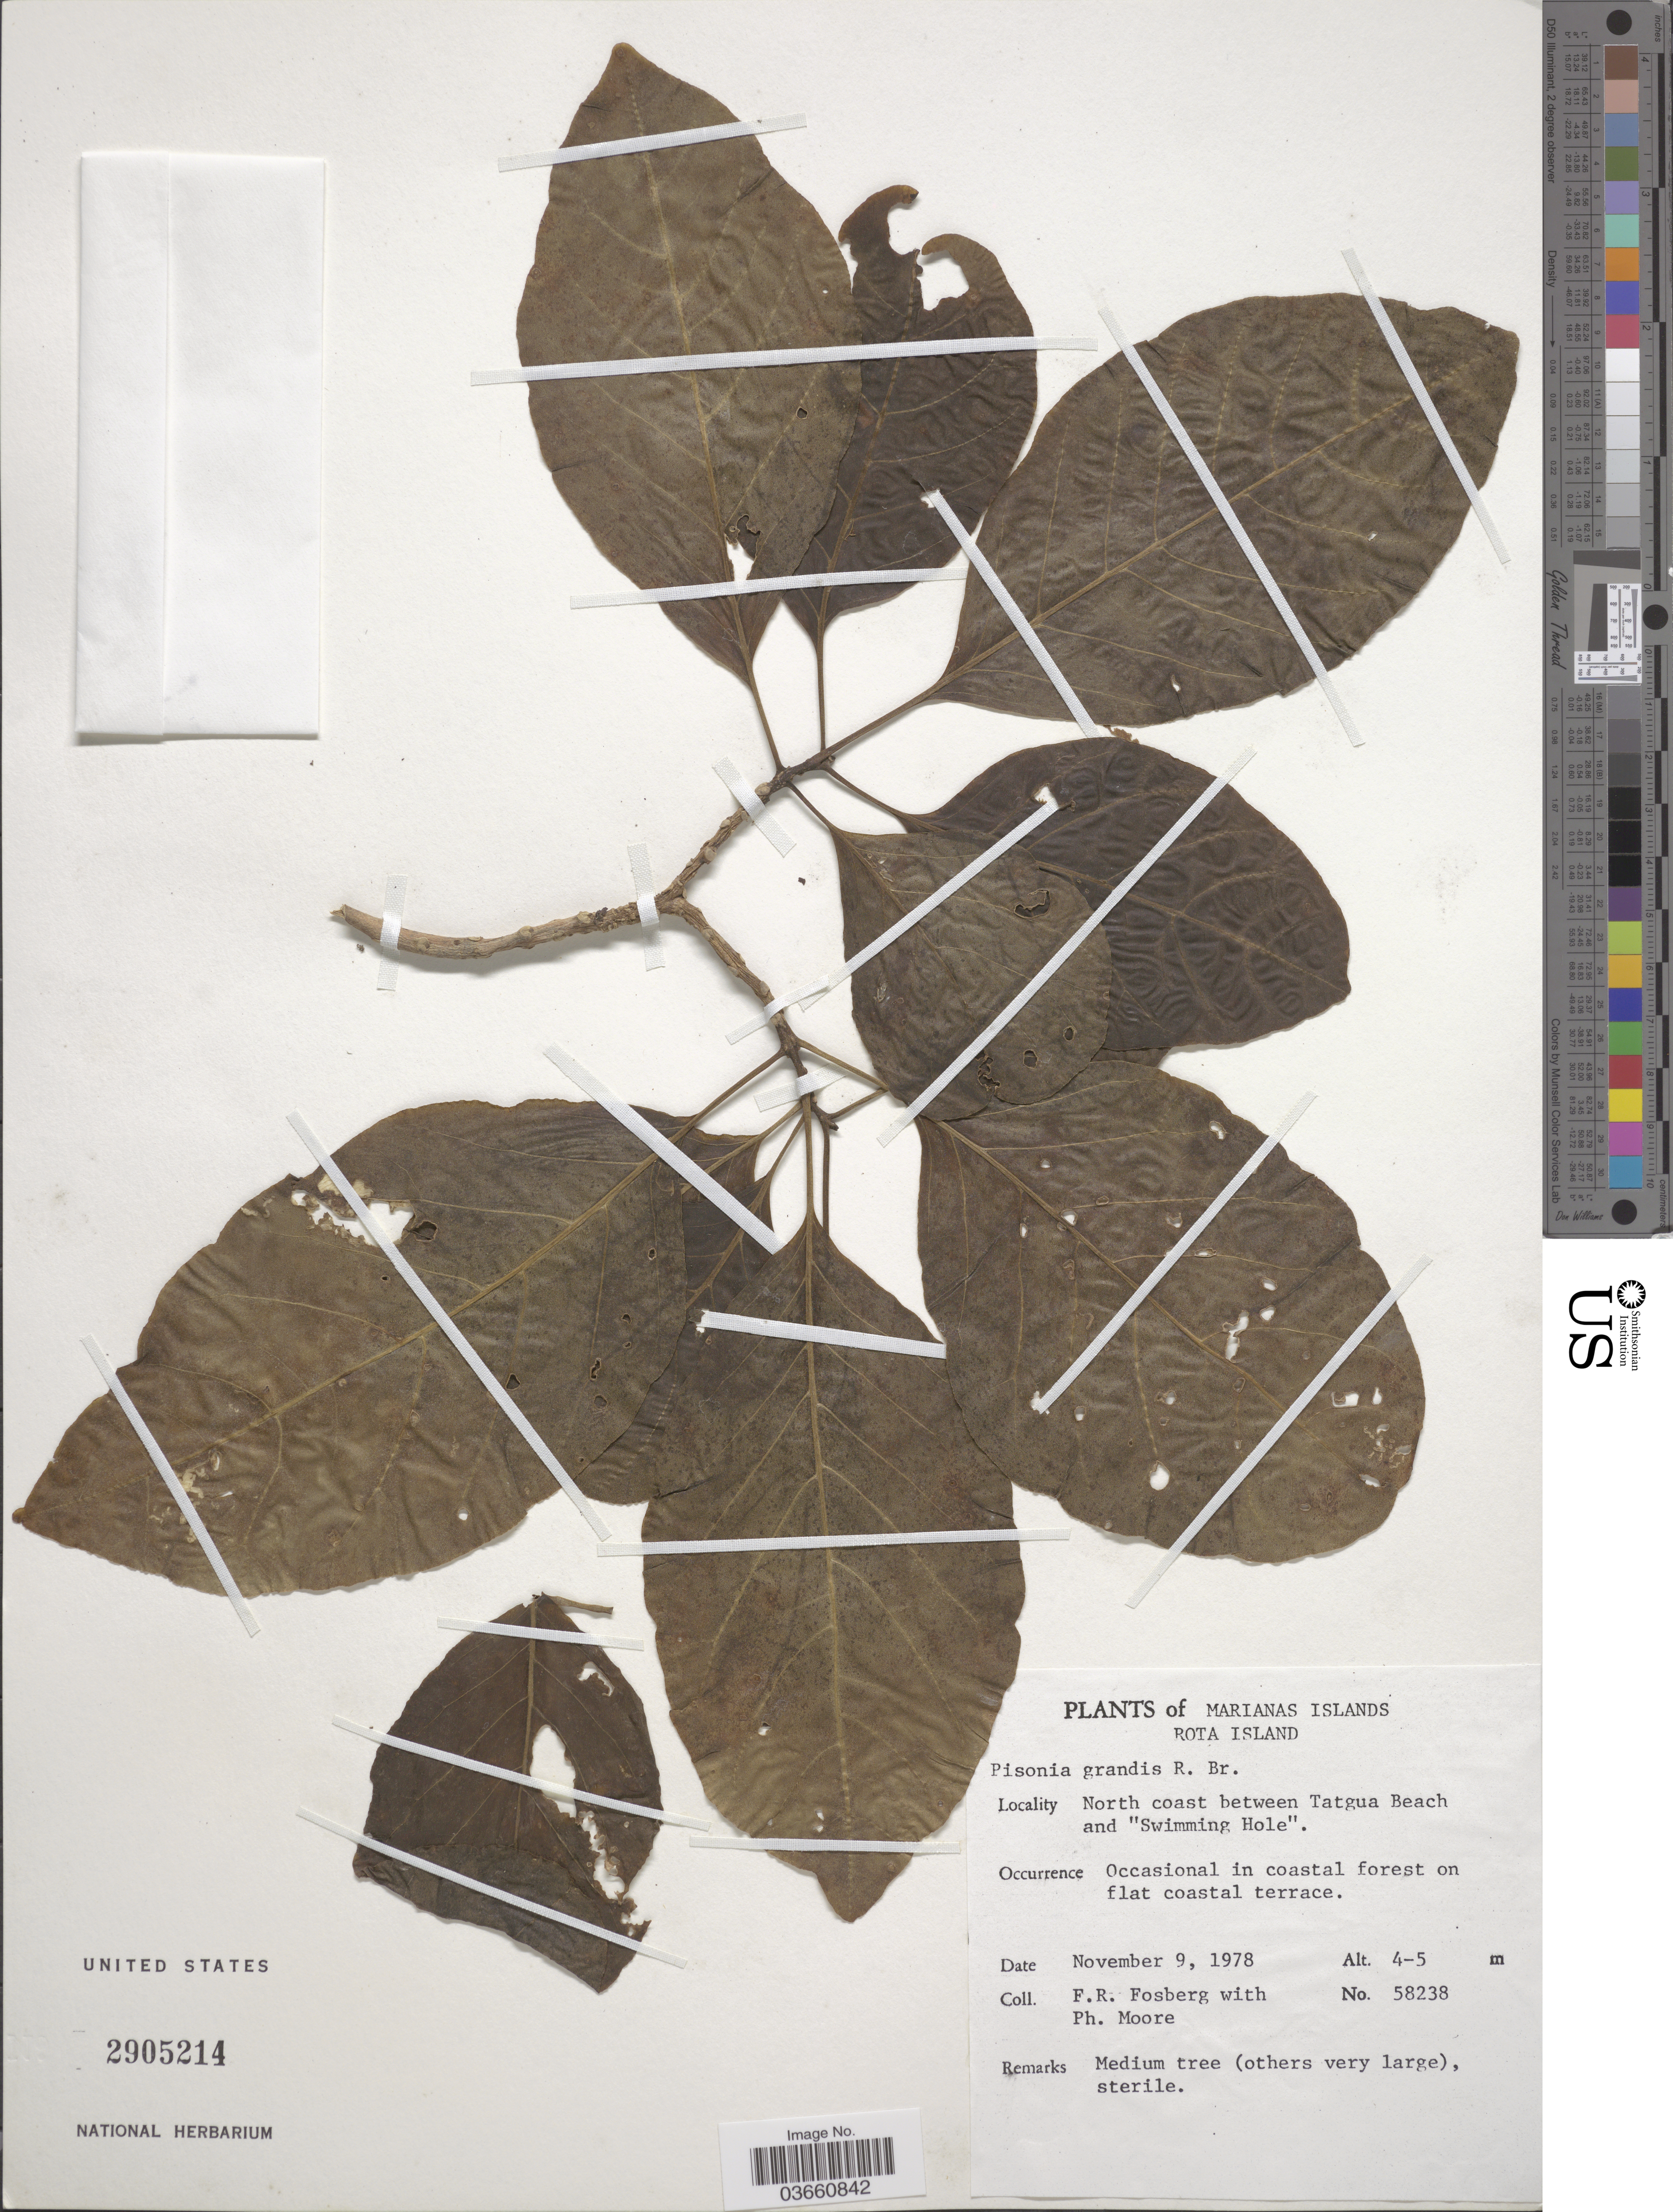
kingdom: Plantae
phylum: Tracheophyta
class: Magnoliopsida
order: Caryophyllales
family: Nyctaginaceae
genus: Pisonia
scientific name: Pisonia grandis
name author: R. Br.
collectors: F. R. Fosberg & P. Moore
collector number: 58238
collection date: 1978-11-09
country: Northern Mariana Islands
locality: Marianas Islands. Rota Island. North coast between Tatgua Beach and "Swimming Hole".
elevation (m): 4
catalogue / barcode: US 2905214